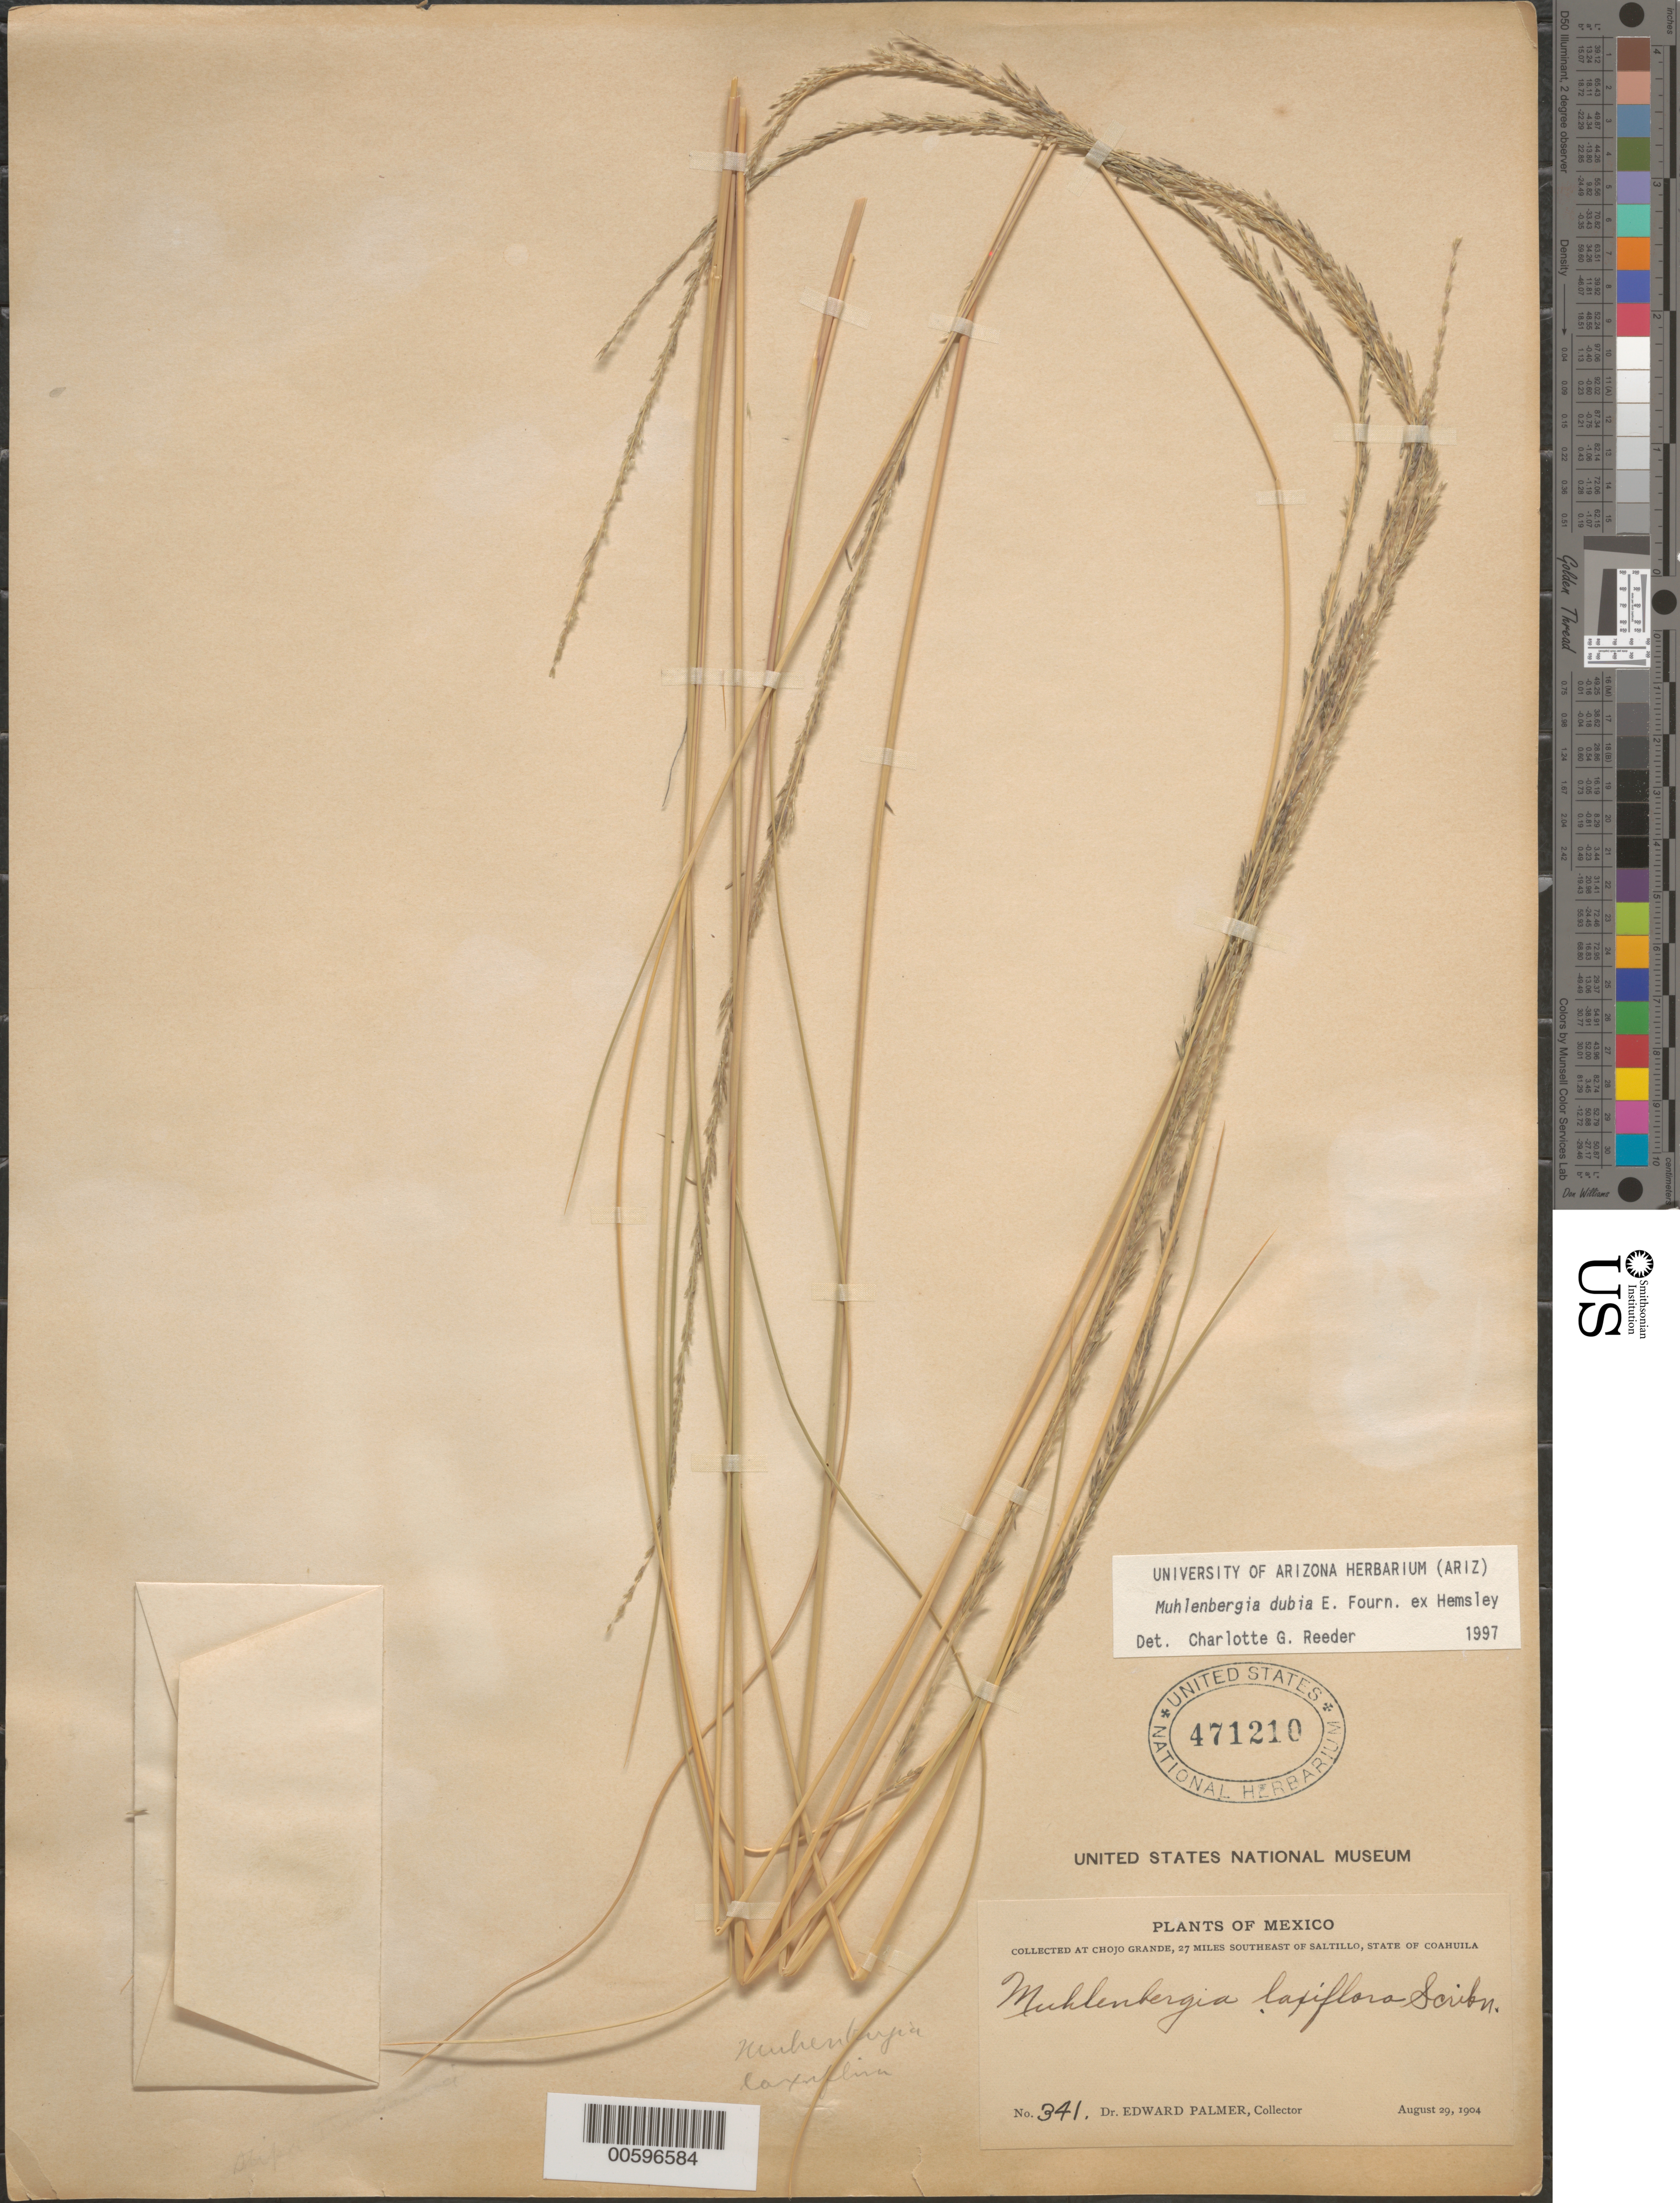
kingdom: Plantae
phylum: Tracheophyta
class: Liliopsida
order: Poales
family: Poaceae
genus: Muhlenbergia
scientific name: Muhlenbergia dubia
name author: E. Fourn.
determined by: Reeder, C. G., (ARIZ)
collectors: E. Palmer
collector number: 341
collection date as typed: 29 Aug 1904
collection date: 1904-08-29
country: Mexico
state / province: Coahuila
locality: Chojo Grande, 27 mi SE of Saltillo.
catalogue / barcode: US 471210